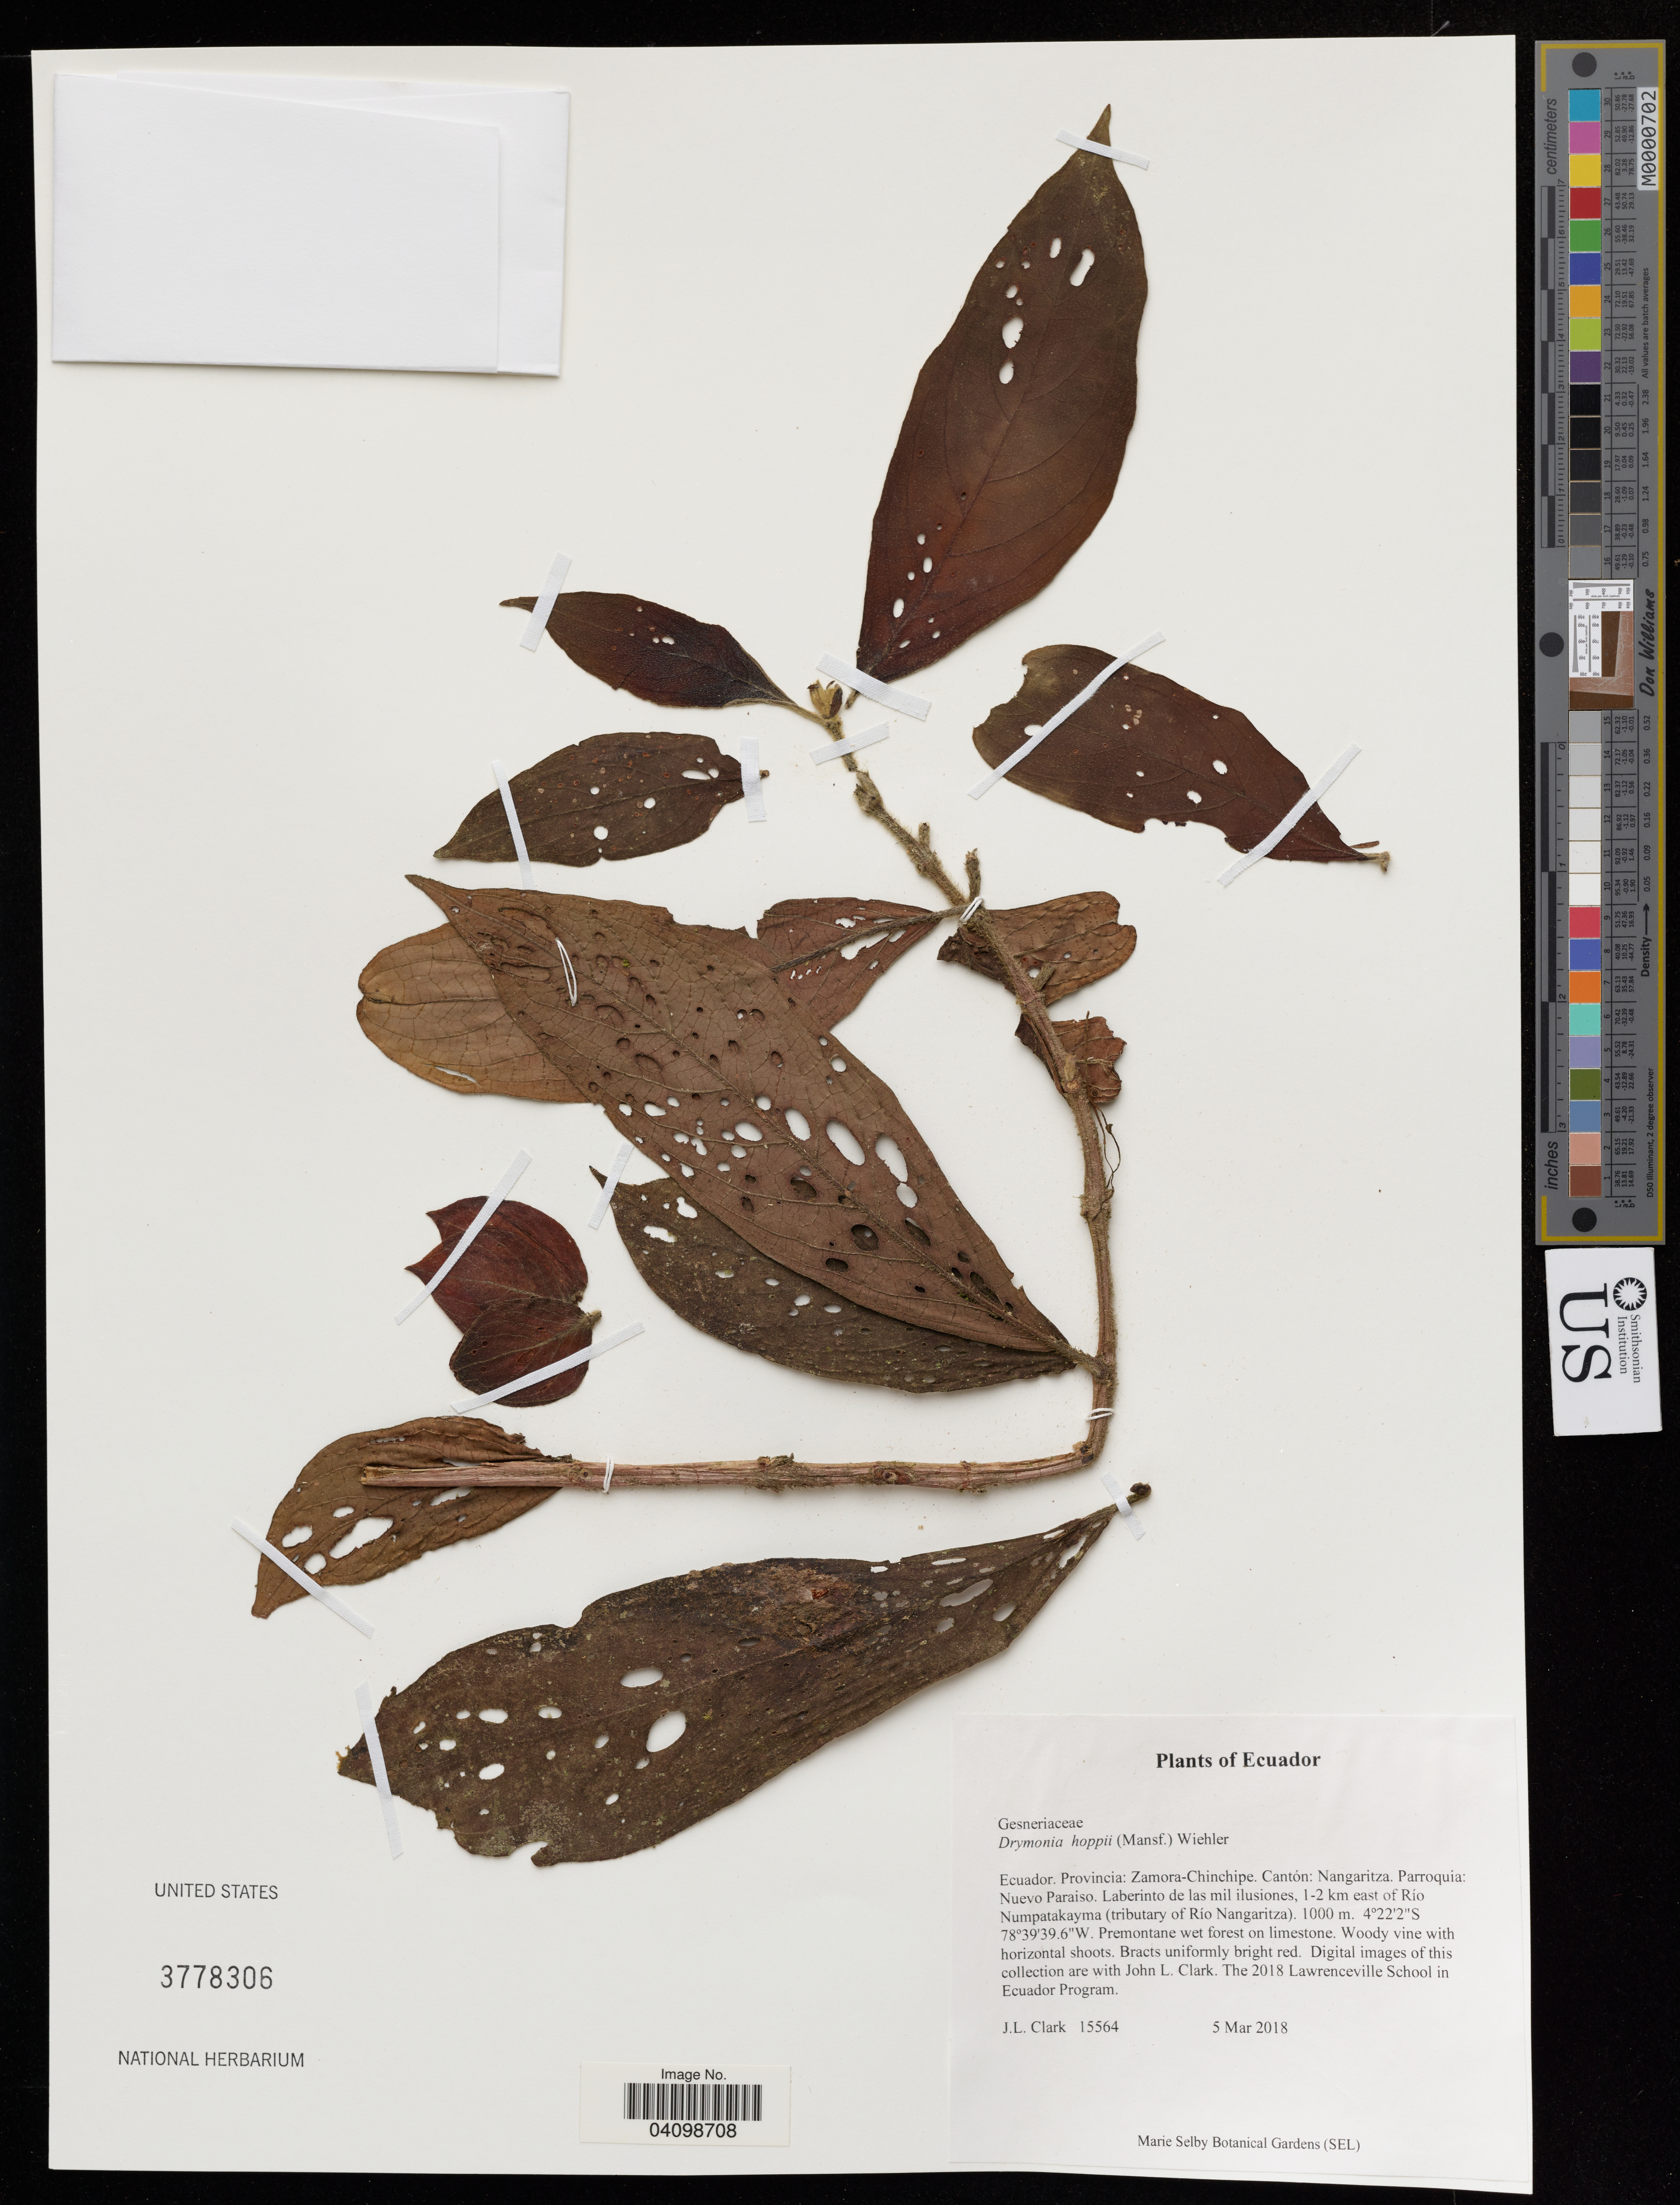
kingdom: Plantae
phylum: Tracheophyta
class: Magnoliopsida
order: Lamiales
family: Gesneriaceae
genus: Drymonia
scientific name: Drymonia hoppii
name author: (Mansf.) Wiehler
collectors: J. Clark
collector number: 15564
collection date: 2018-03-05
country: Ecuador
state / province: Zamora-Chinchipe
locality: Cantón: Nangaritza. Parroquia: Nuevo Paraiso. Laberinto de las mil ilusiones, 1-2 km east of Río Numpatakayma (tributary of Río Nangaritza).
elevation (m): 1000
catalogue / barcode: US 3778306